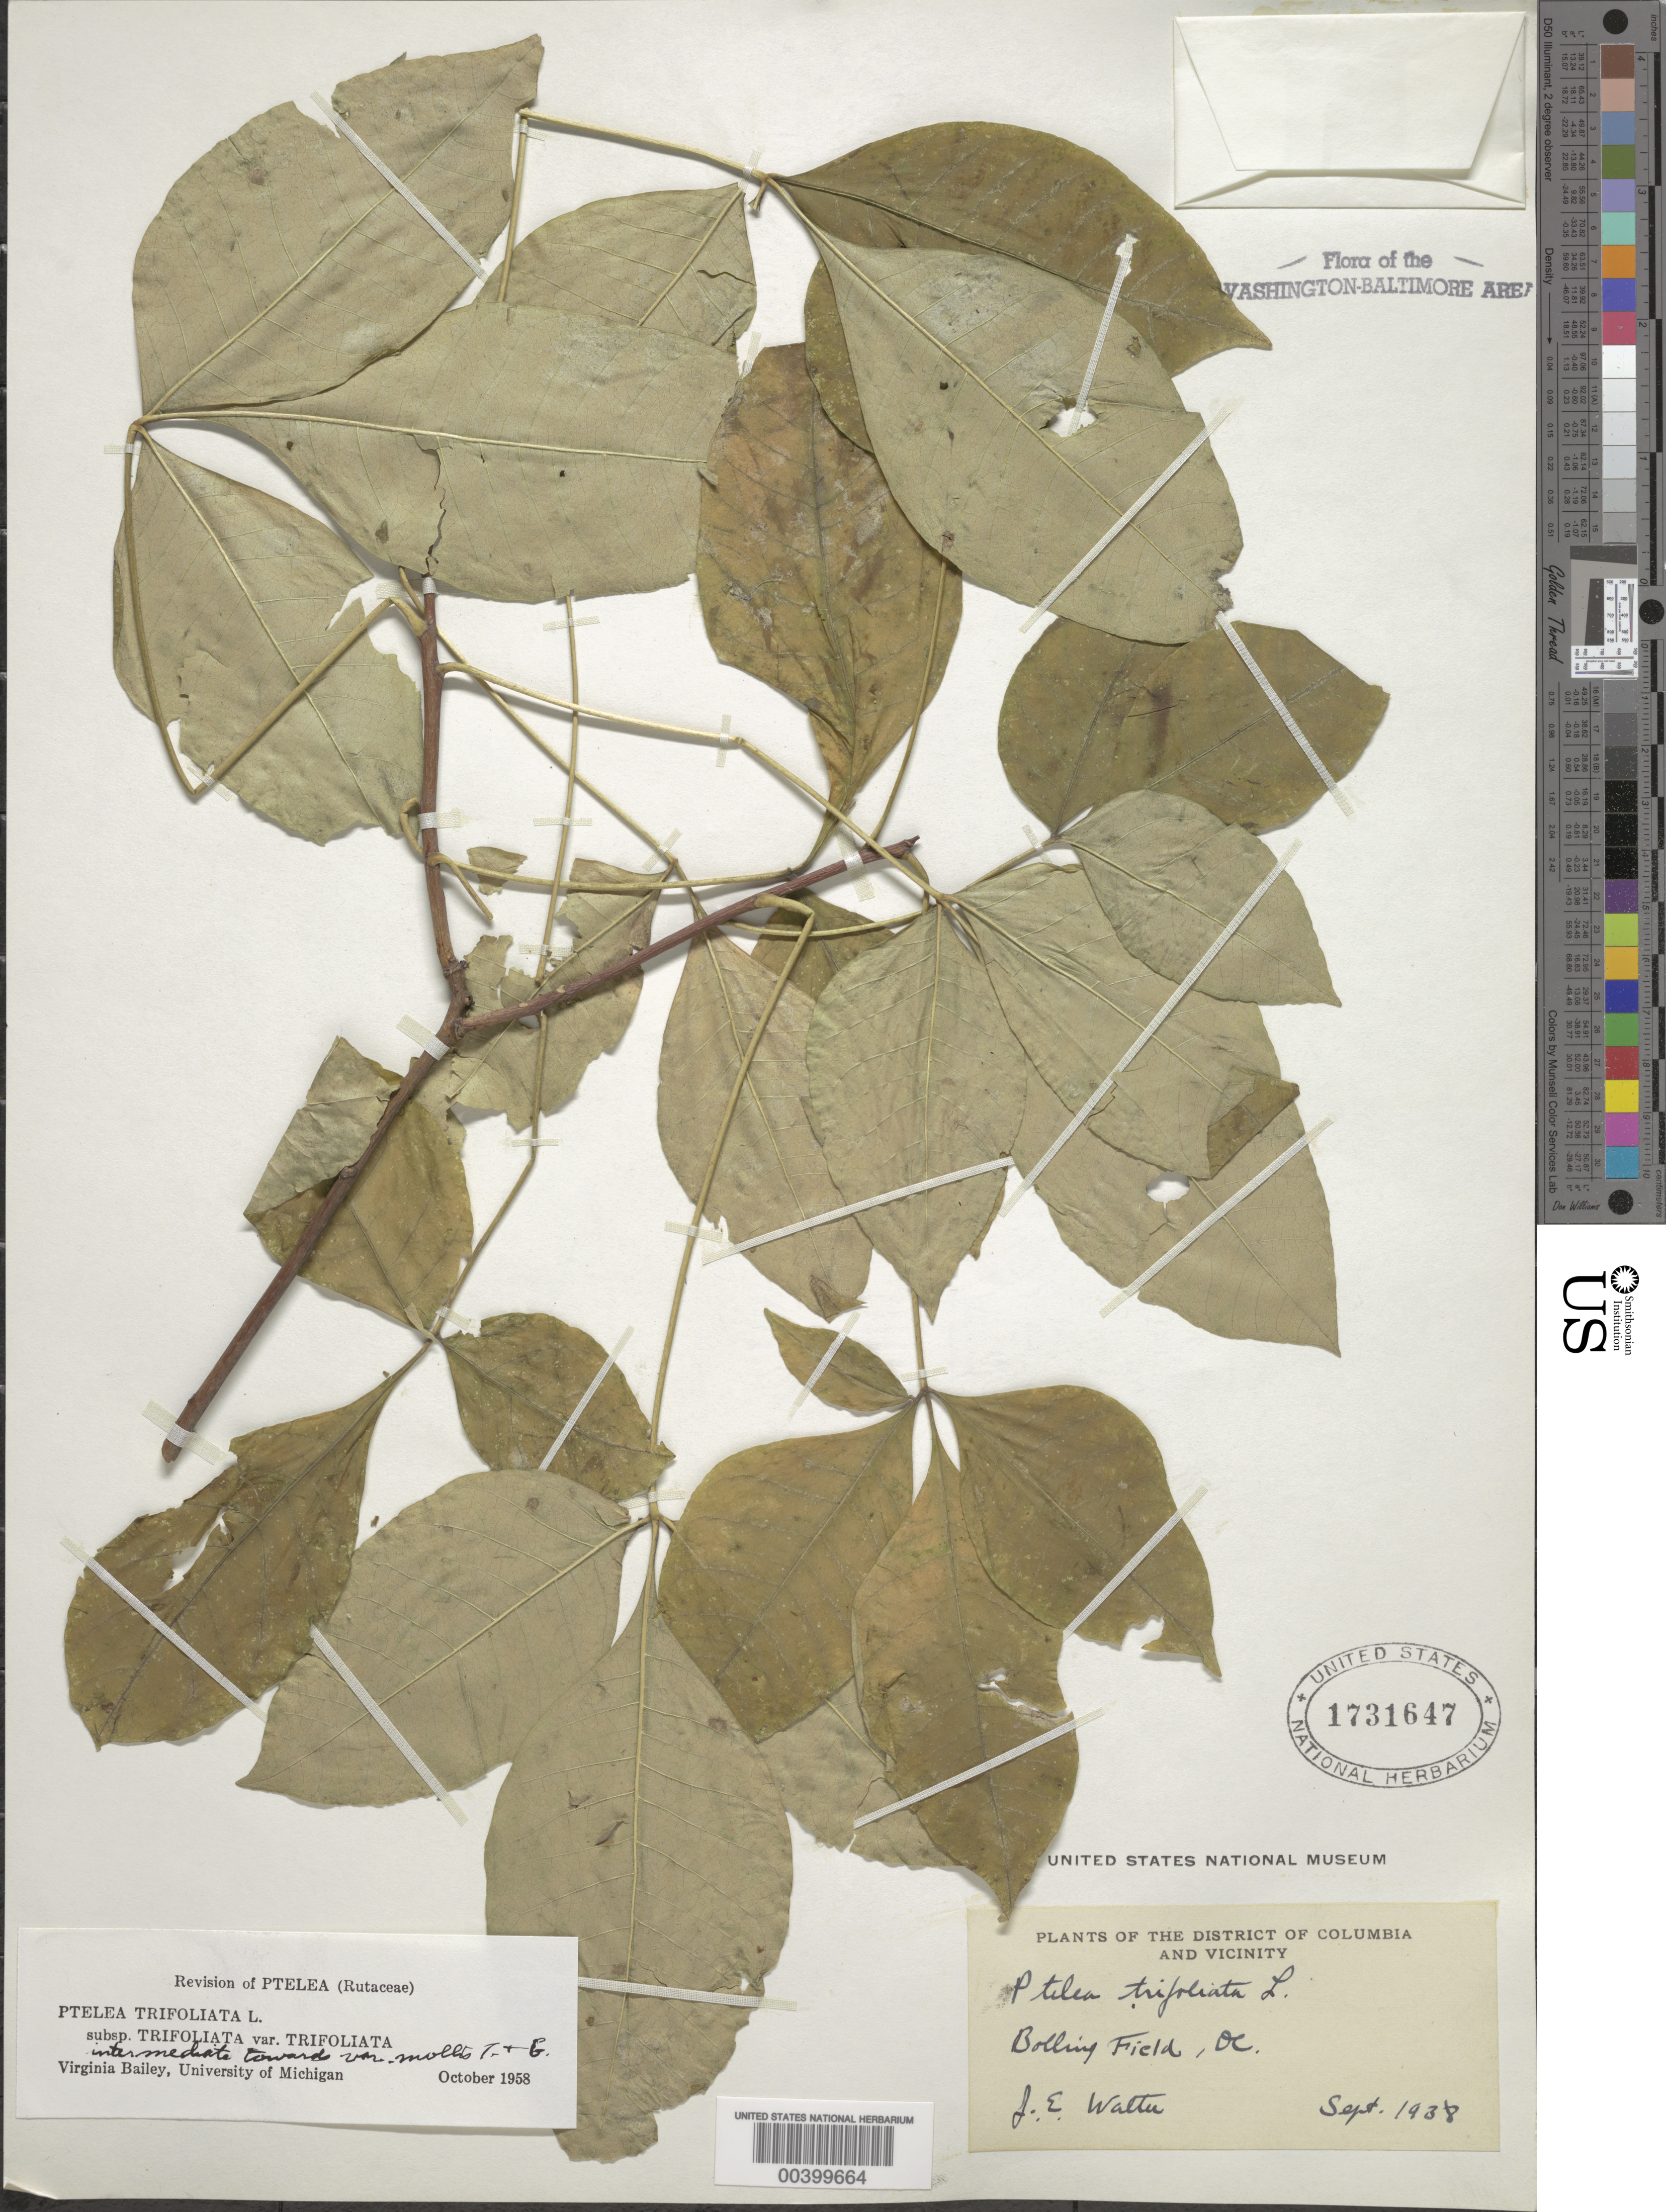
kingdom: Plantae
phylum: Tracheophyta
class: Magnoliopsida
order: Sapindales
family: Rutaceae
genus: Ptelea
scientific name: Ptelea trifoliata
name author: L.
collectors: J. E. Walter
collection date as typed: Sep 1938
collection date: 1938-09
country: United States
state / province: District of Columbia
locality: Bolling Field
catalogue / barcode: US 1731647